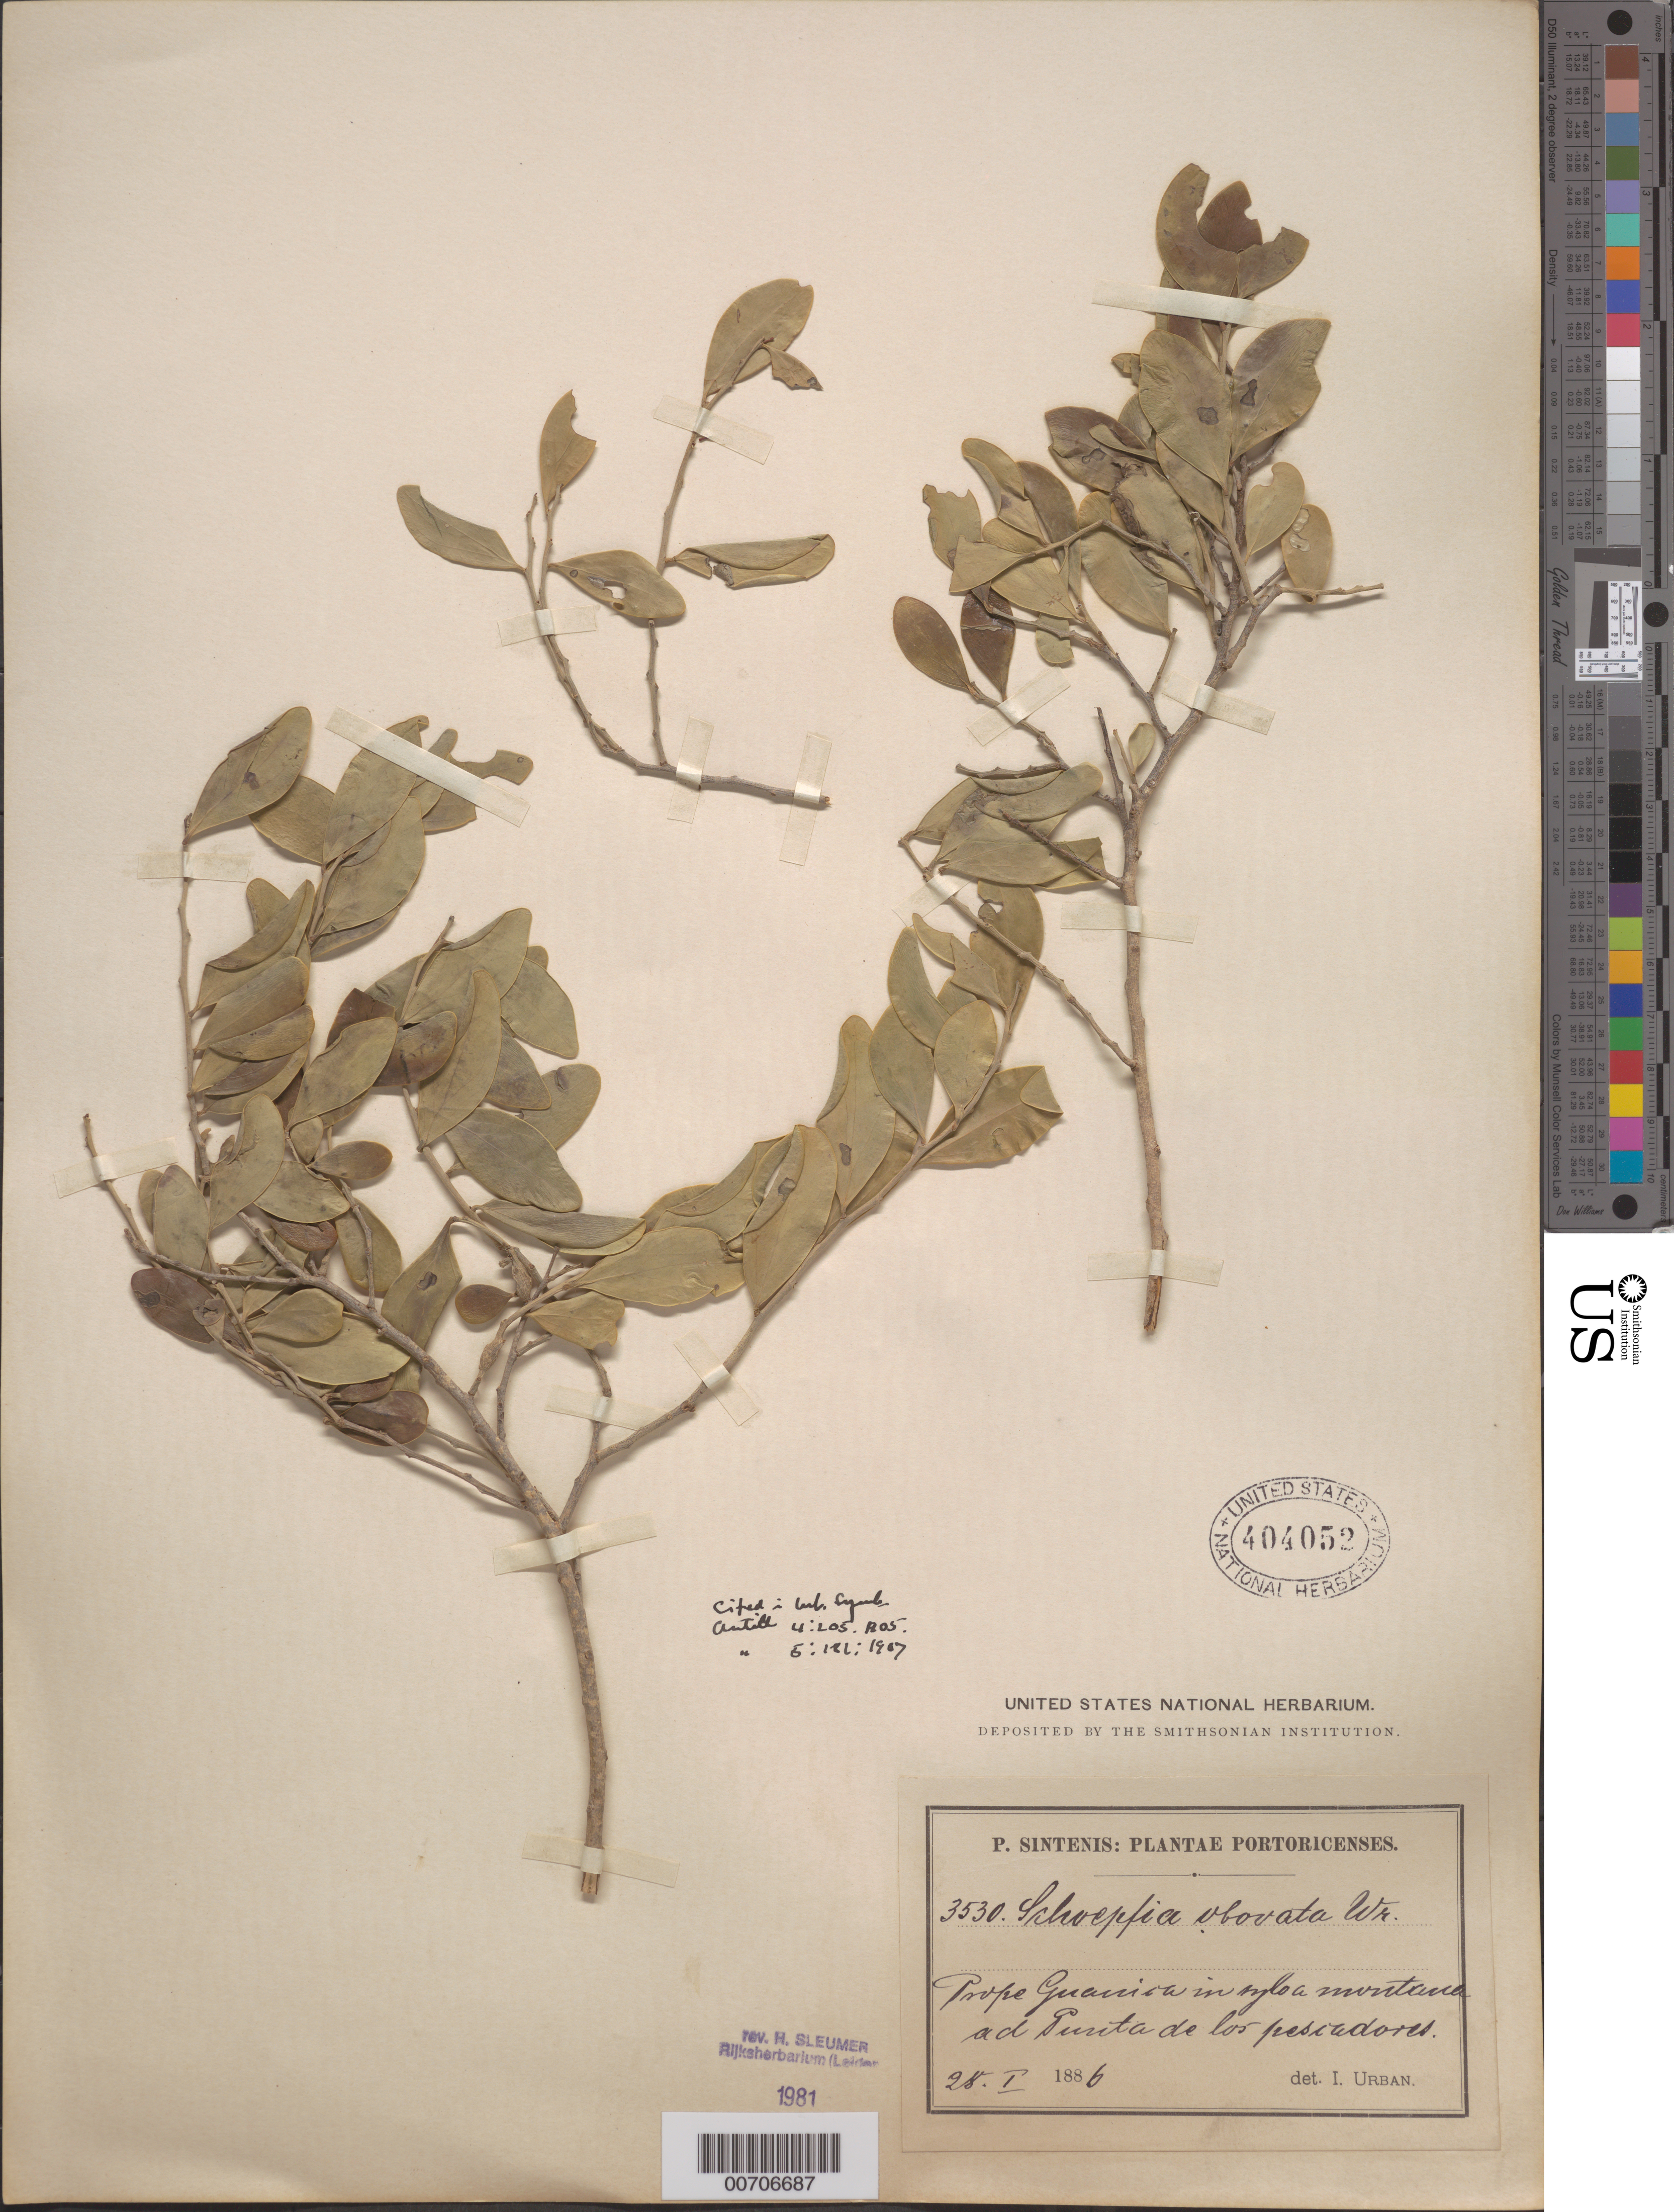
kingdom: Plantae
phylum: Tracheophyta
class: Magnoliopsida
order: Santalales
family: Schoepfiaceae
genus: Schoepfia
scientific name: Schoepfia obovata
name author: C. Wright in Sauvalle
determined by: Urban, Ignatz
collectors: P. Sintenis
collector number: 3530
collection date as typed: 28 Jan 1886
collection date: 1886-01-28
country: Puerto Rico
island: Greater Antilles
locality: Prope Guanica in sylva montana ad Punta de los pesiadores.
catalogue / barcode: US 404052